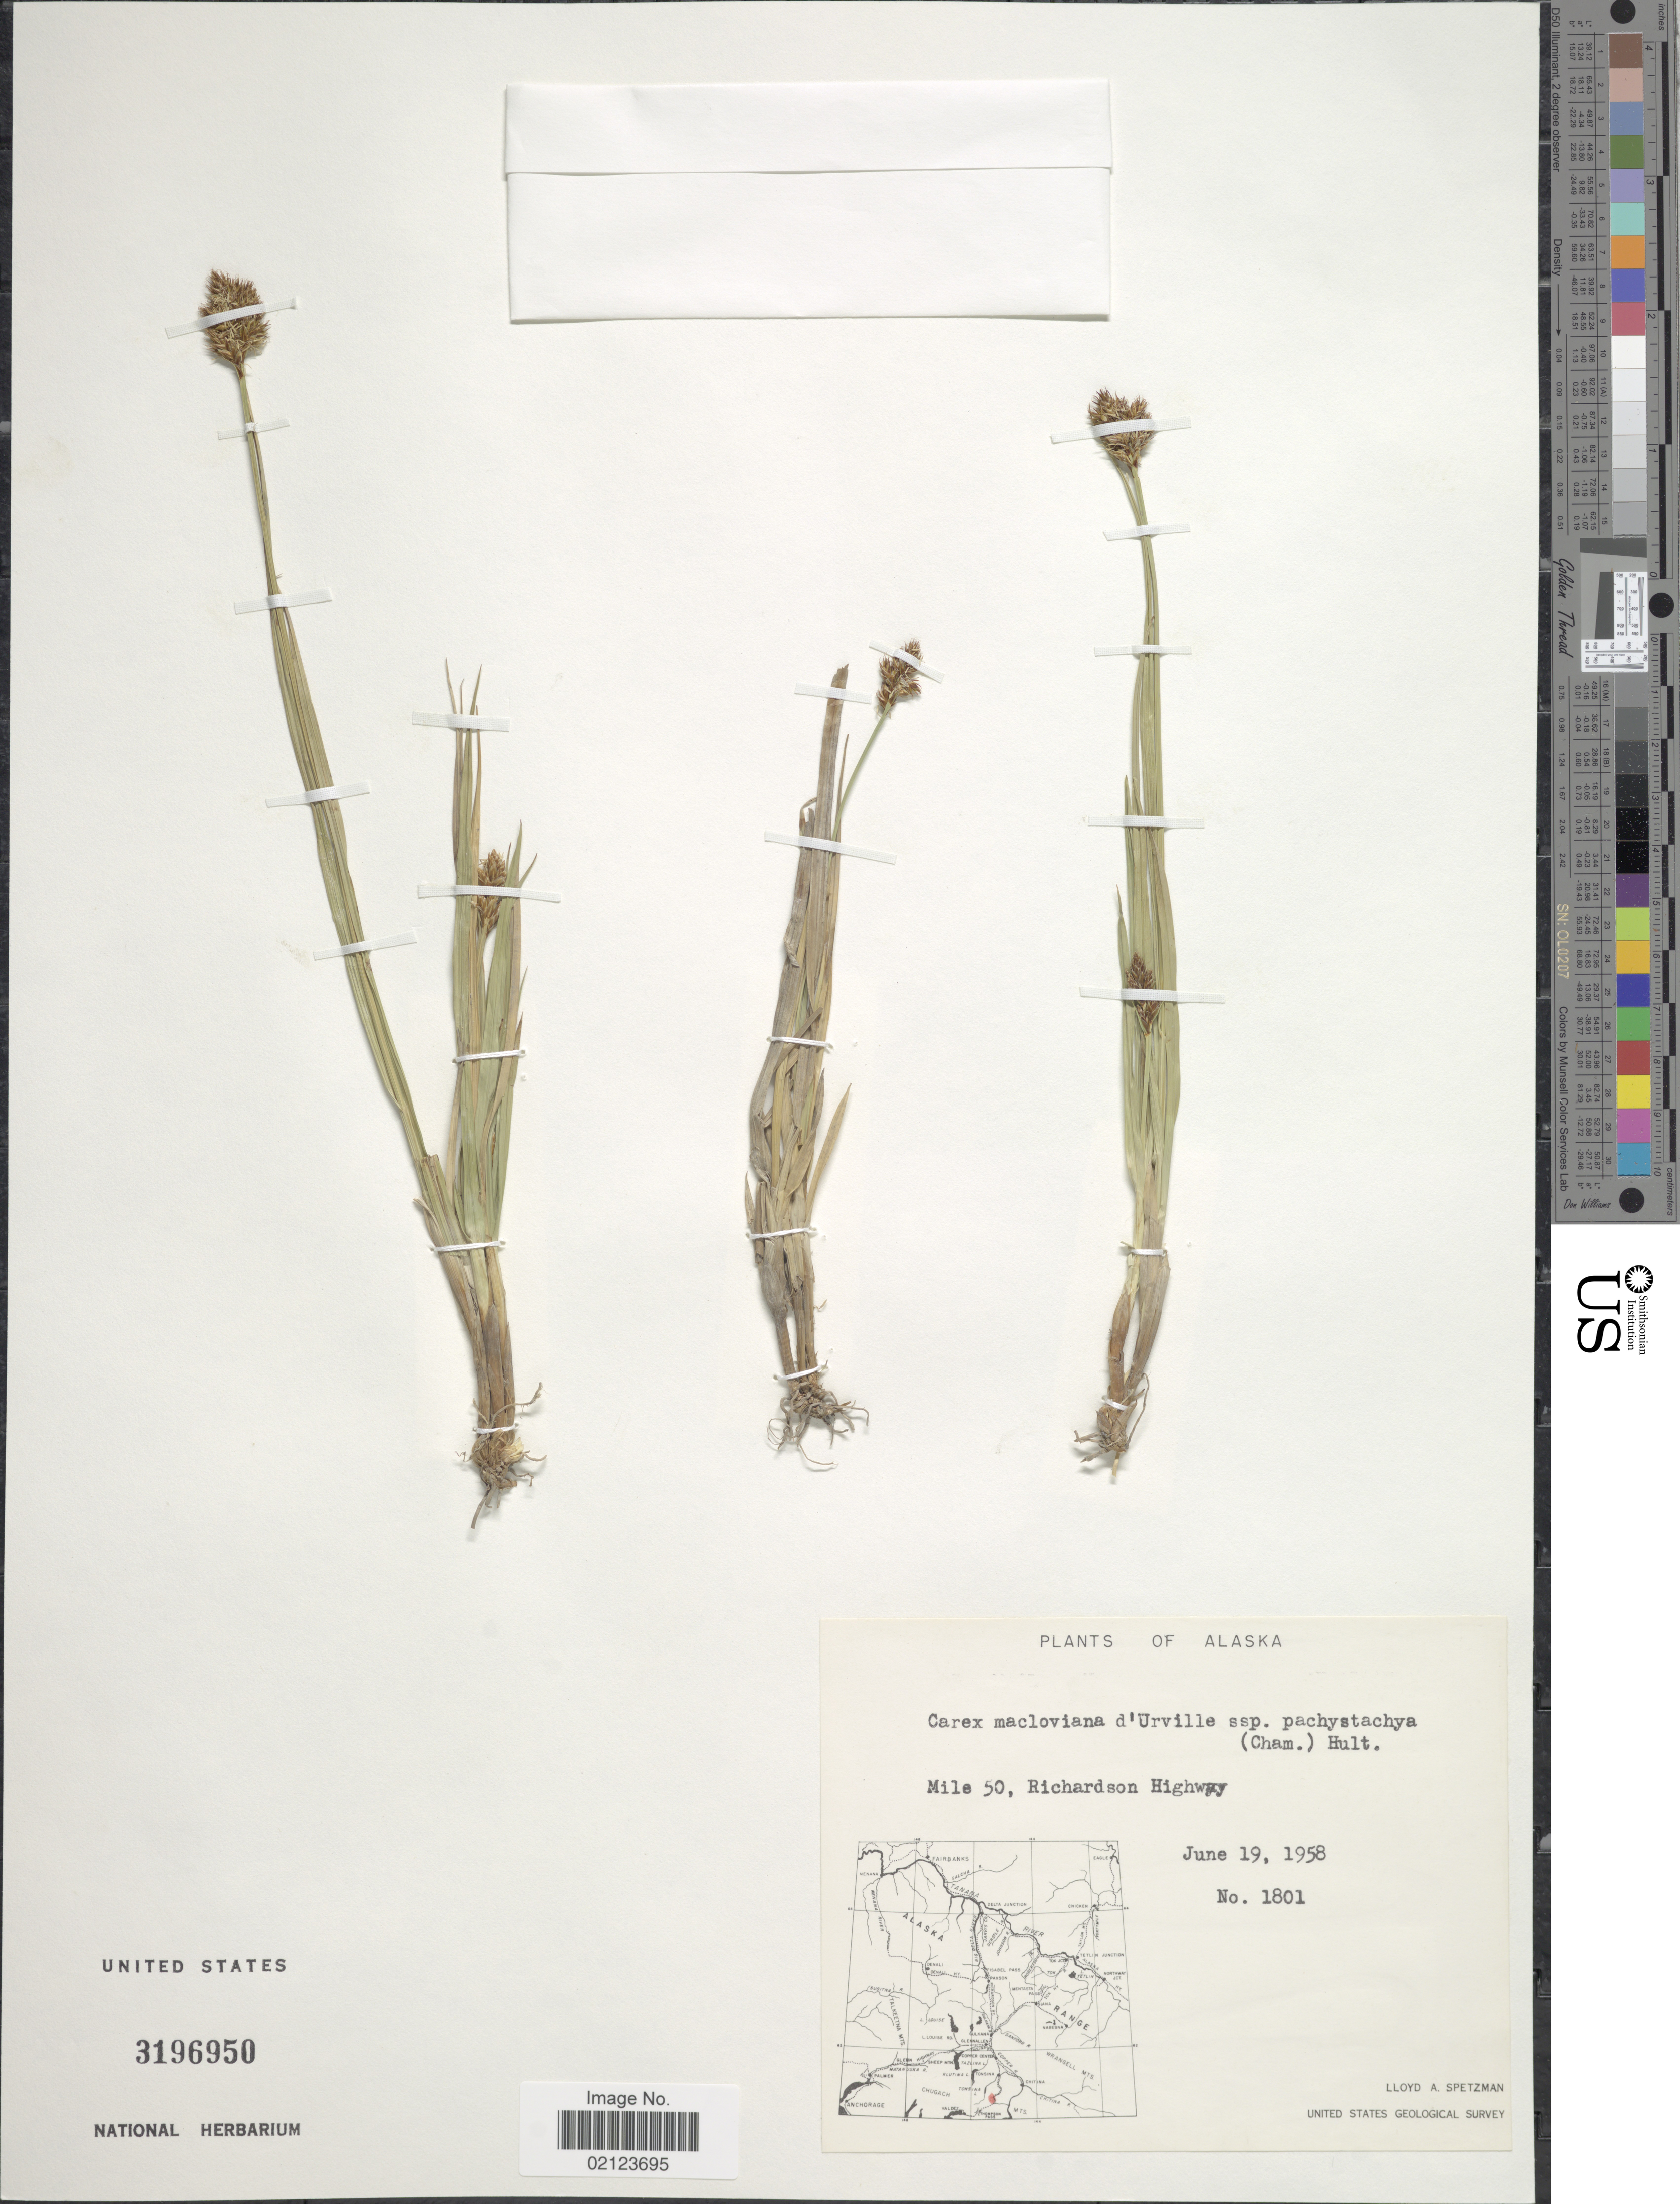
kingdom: Plantae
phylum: Tracheophyta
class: Liliopsida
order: Poales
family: Cyperaceae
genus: Carex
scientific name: Carex pachystachya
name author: Cham. ex Steud.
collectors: L. Spetzman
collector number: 1801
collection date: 1958-06-19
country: United States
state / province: Alaska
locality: Mile 50, Richardson Highway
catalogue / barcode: US 3196950